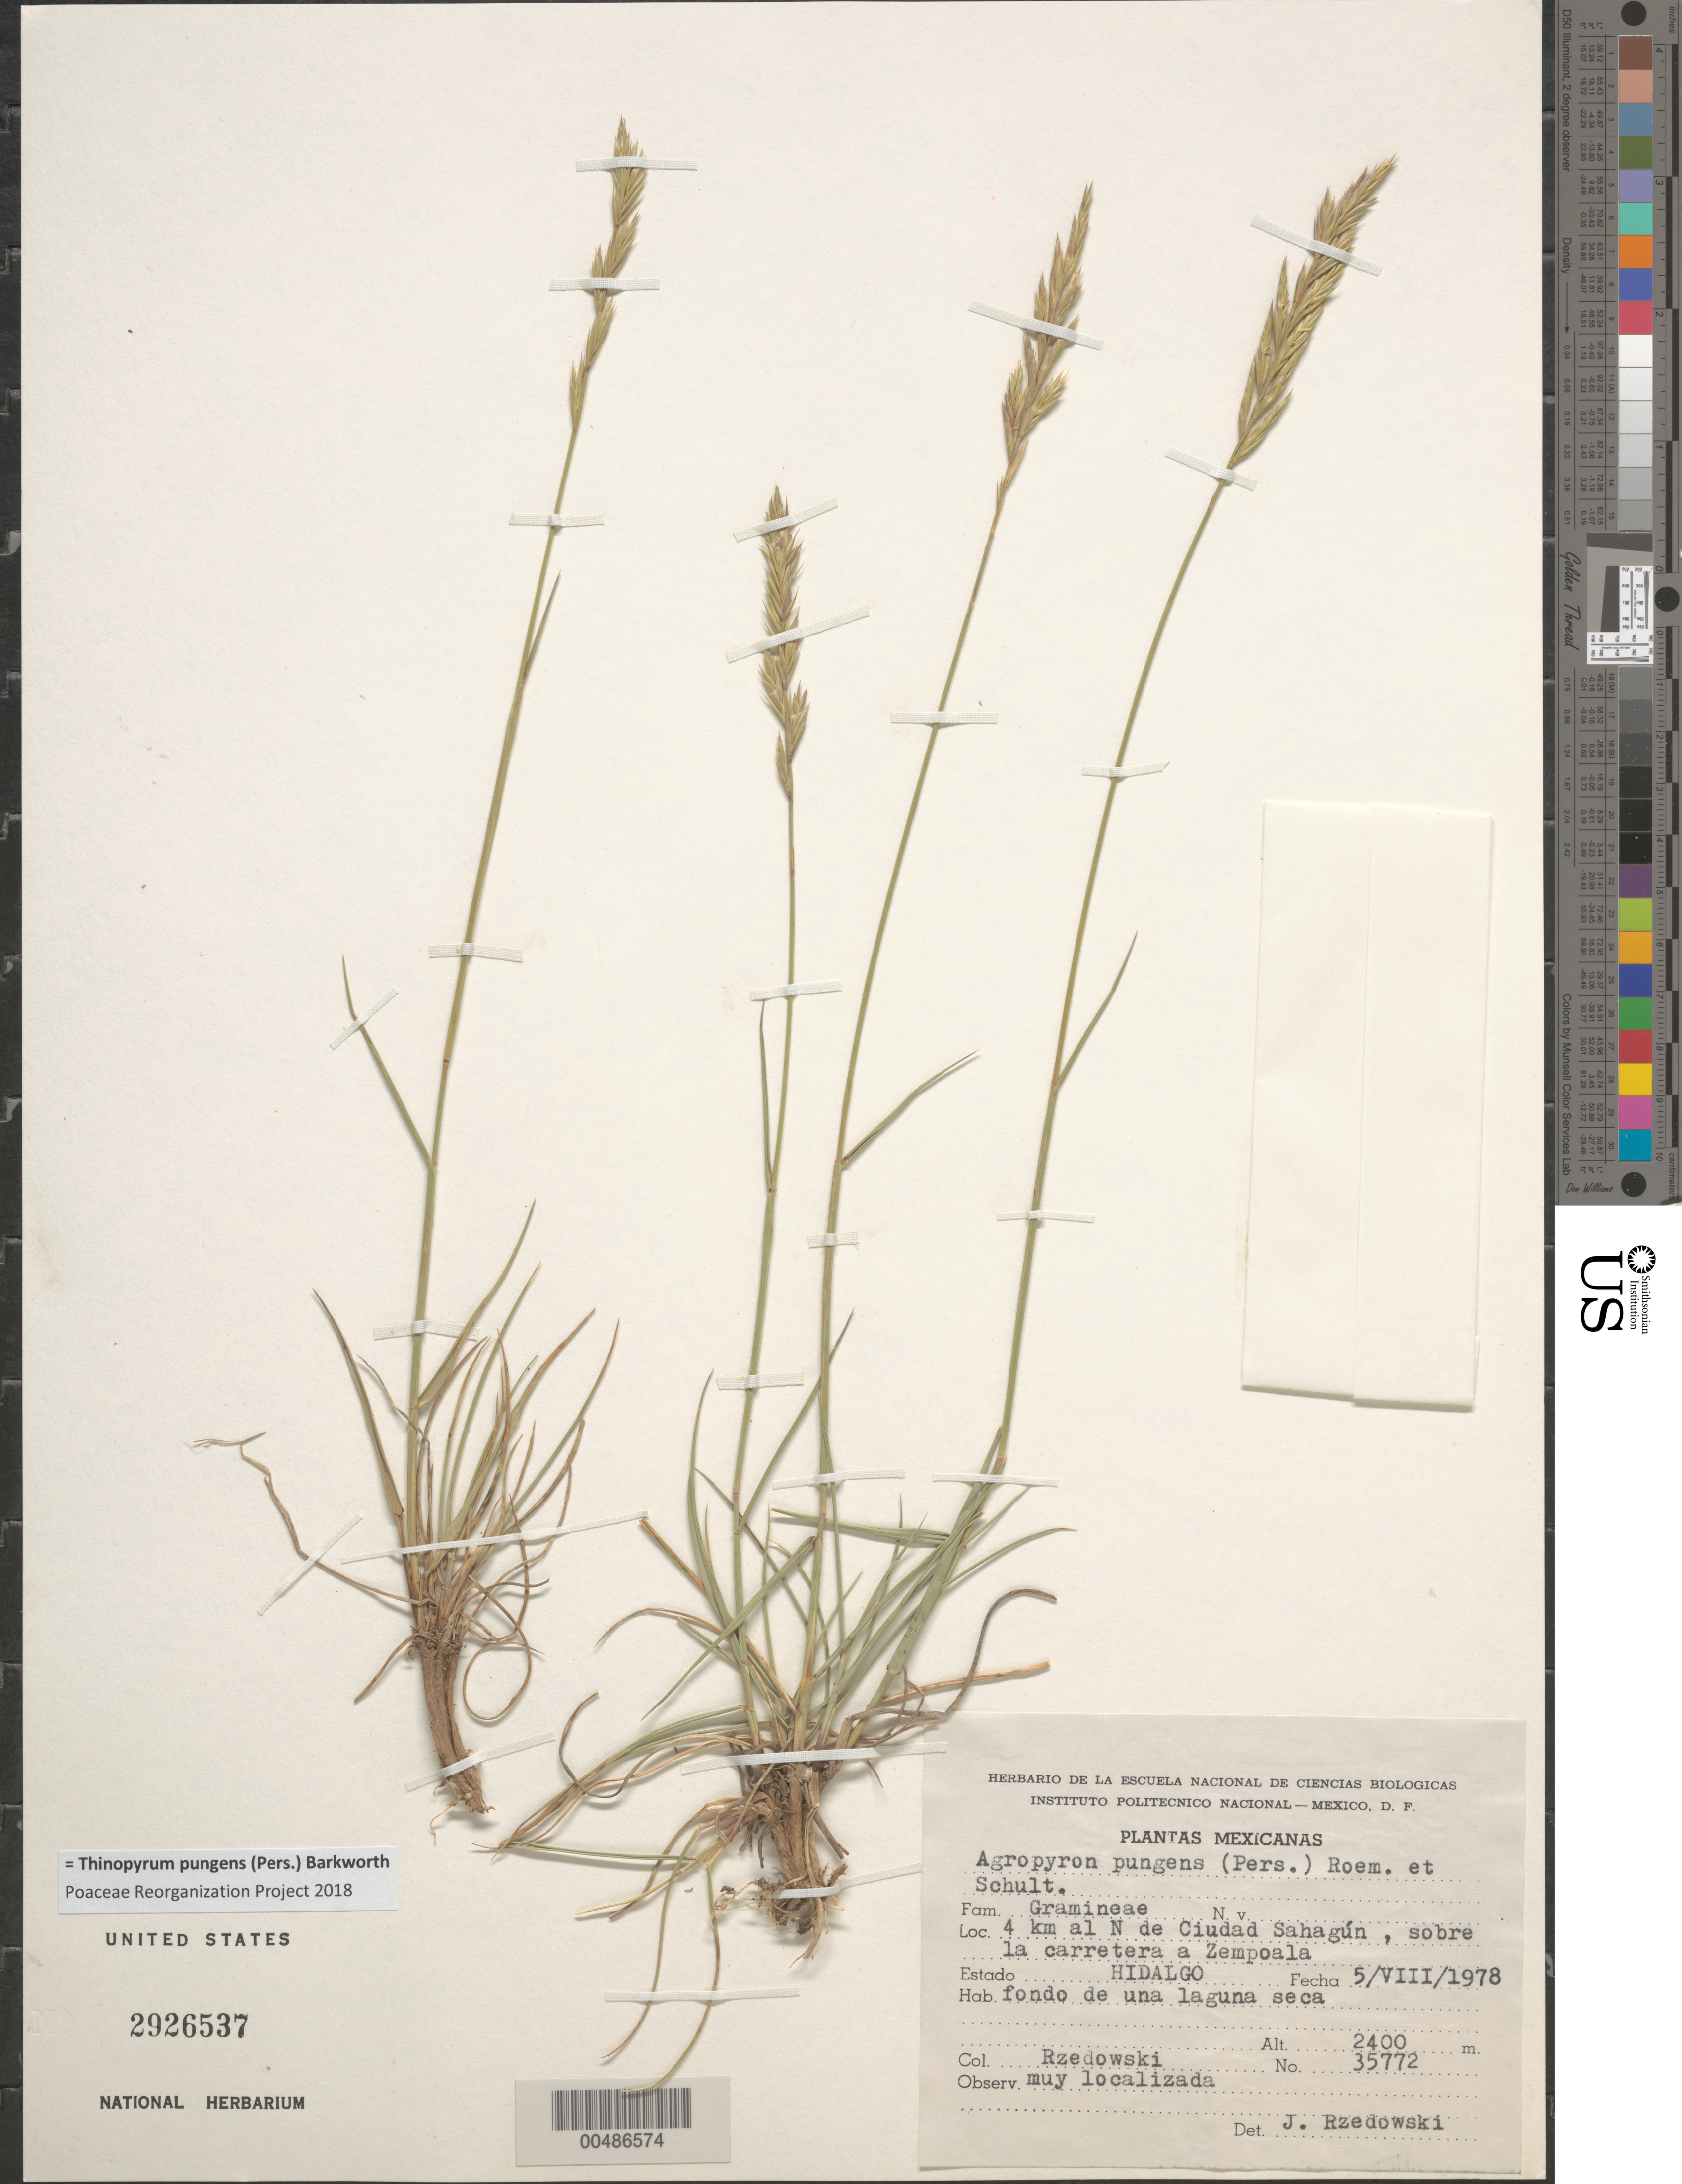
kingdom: Plantae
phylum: Tracheophyta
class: Liliopsida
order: Poales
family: Poaceae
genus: Thinopyrum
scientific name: Thinopyrum pungens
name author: (Pers.) Barkworth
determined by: Poaceae Reorganization Project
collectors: J. Rzedowski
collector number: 35772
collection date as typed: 5 Aug 1978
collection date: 1978-08-05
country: Mexico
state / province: Hidalgo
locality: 4 km al N de Ciudad Sahagún, sobre al carretera a Zempoala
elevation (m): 2400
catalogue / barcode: US 2926537